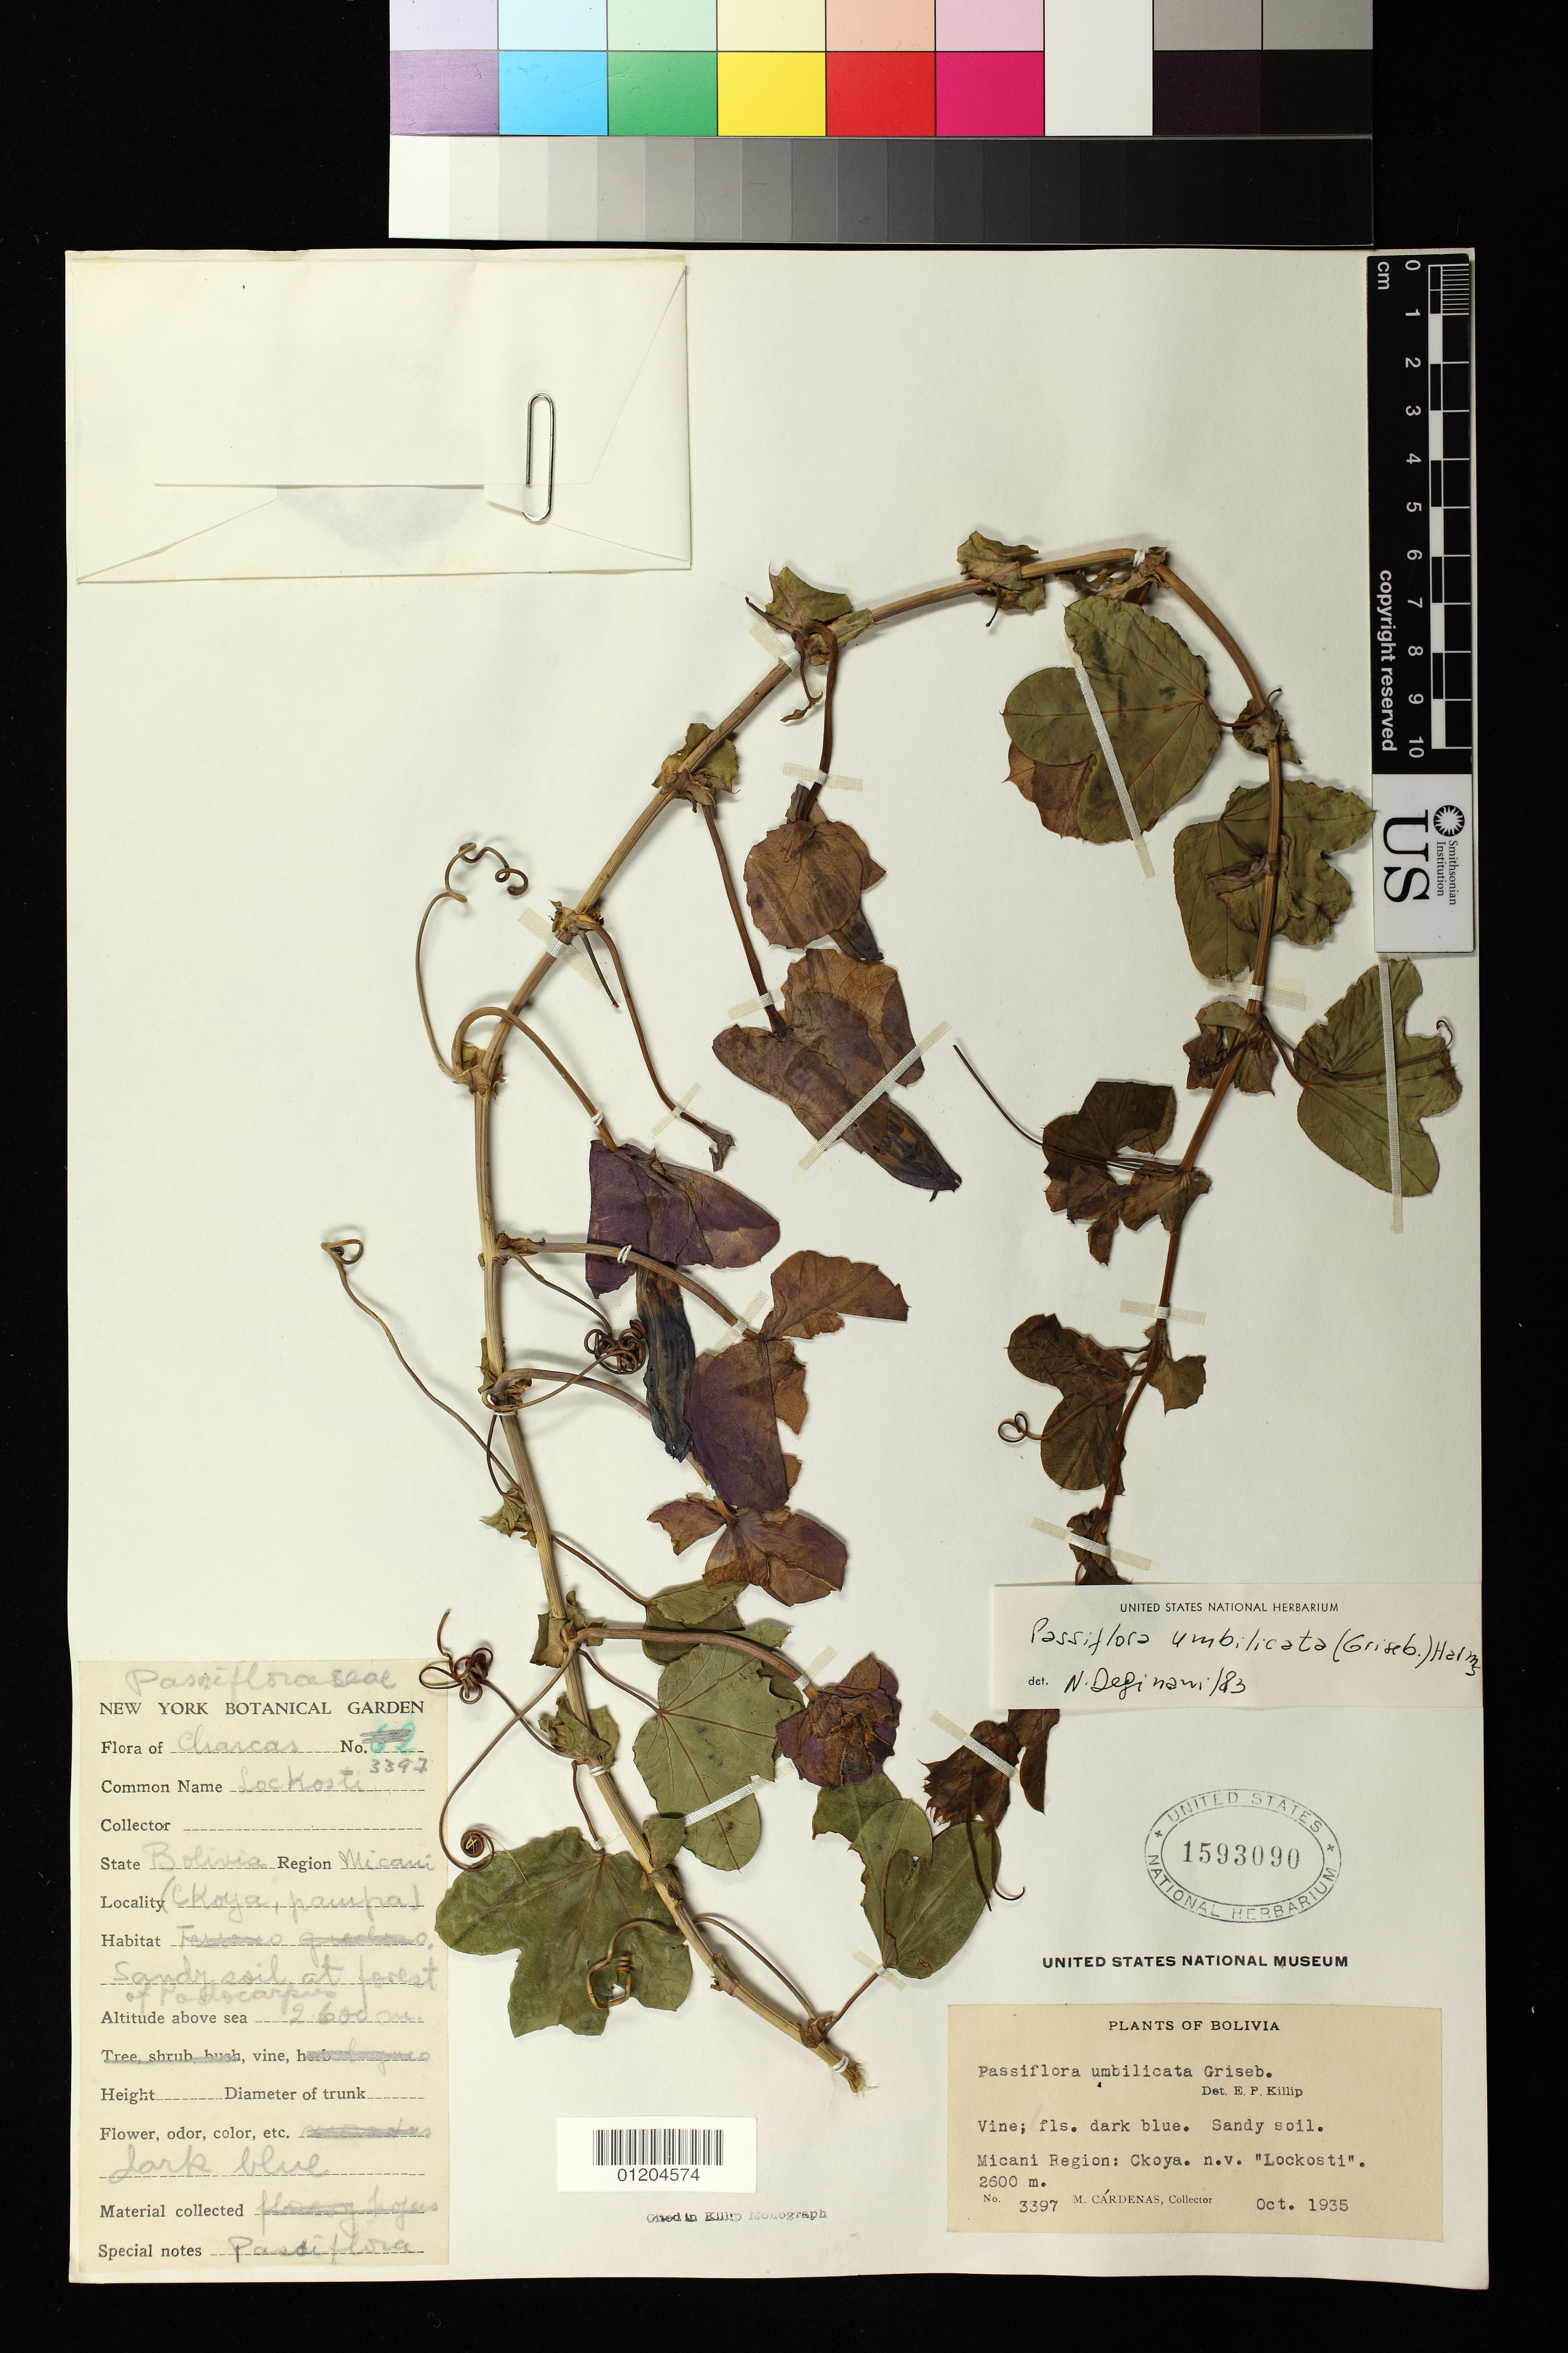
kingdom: Plantae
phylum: Tracheophyta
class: Magnoliopsida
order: Malpighiales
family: Passifloraceae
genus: Passiflora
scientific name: Passiflora umbilicata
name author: (Griseb.) Harms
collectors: M. Cárdenas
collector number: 3397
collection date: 1935-10-01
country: Bolivia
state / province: La Paz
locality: Micani Region: C Koya. n.v. "Lockosti".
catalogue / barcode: US 1593090